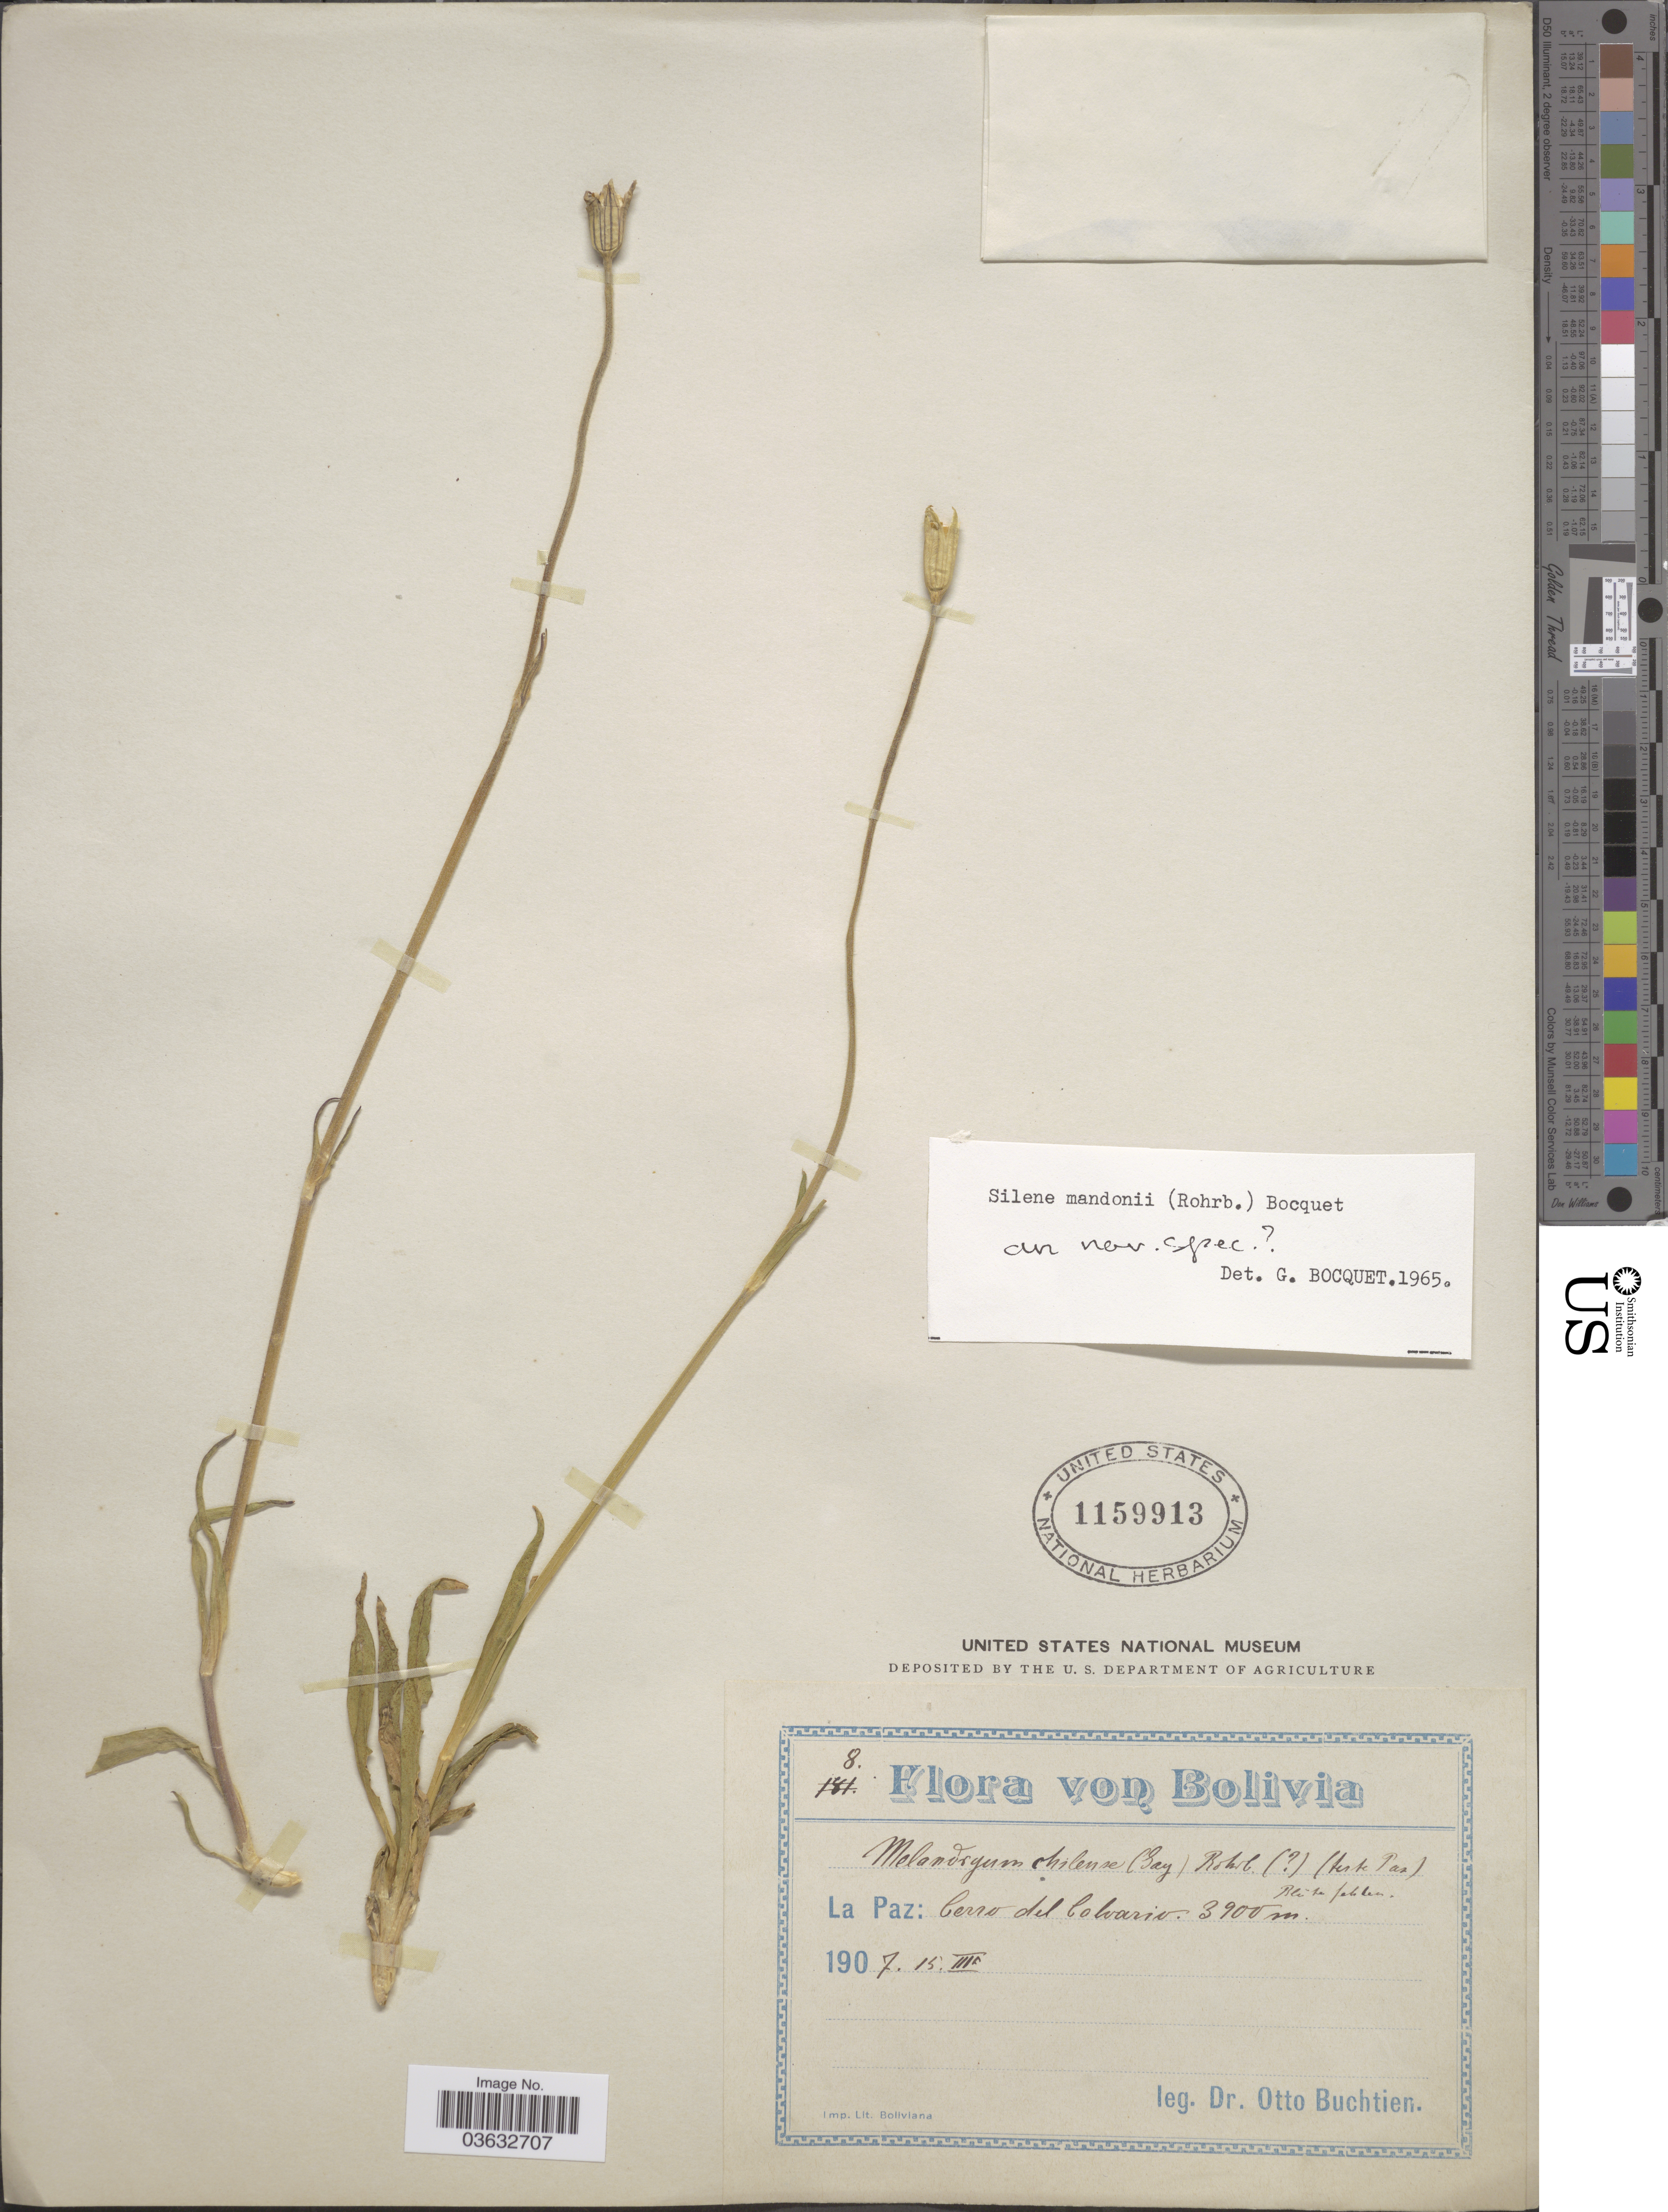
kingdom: Plantae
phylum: Tracheophyta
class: Magnoliopsida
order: Caryophyllales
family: Caryophyllaceae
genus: Silene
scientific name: Silene mandonii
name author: (Rohrb.) Bocquet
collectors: O. Buchtien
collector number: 8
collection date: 1907-03-15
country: Bolivia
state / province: La Paz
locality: Cerro del Colvario.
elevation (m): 3900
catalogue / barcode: US 1159913